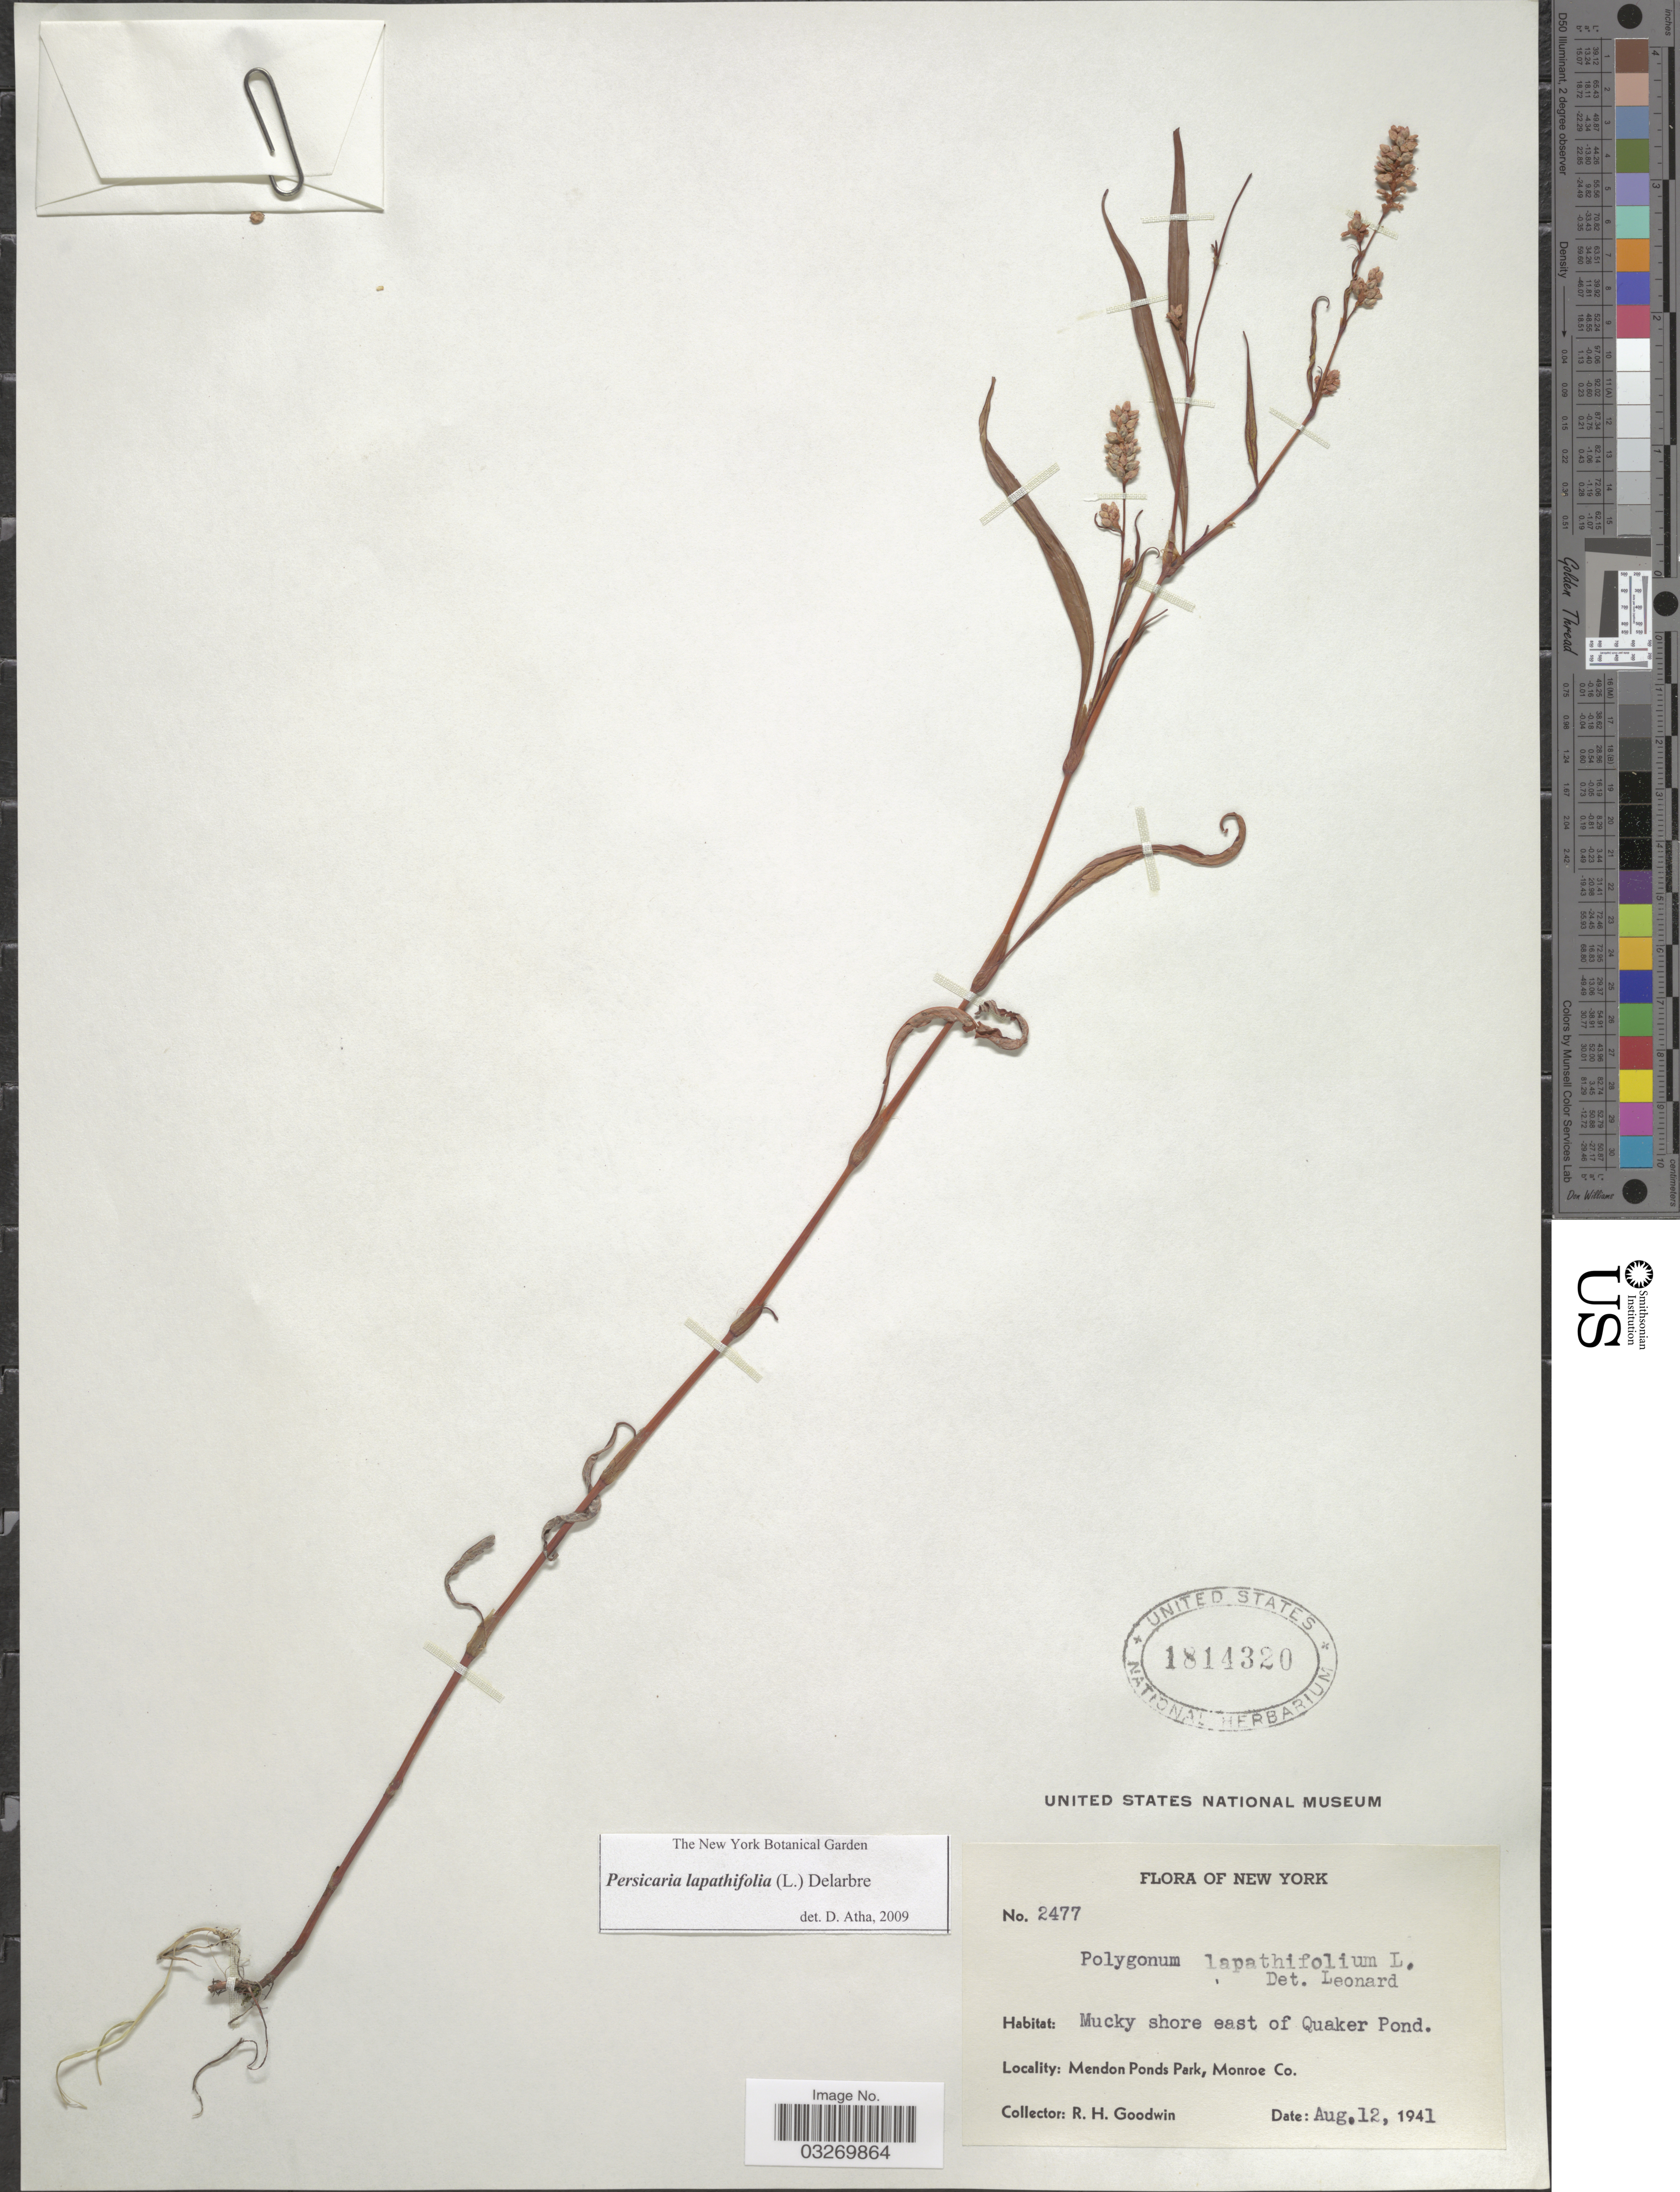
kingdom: Plantae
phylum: Tracheophyta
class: Magnoliopsida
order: Caryophyllales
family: Polygonaceae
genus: Persicaria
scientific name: Persicaria lapathifolia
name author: (L.) Delarbre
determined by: Atha, D. E.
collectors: R. Goodwin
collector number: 2477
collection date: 1941-08-12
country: United States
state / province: New York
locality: Mucky shore east of Quaker Pond. Mendon Ponds Park, Monroe Co.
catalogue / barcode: US 1814320